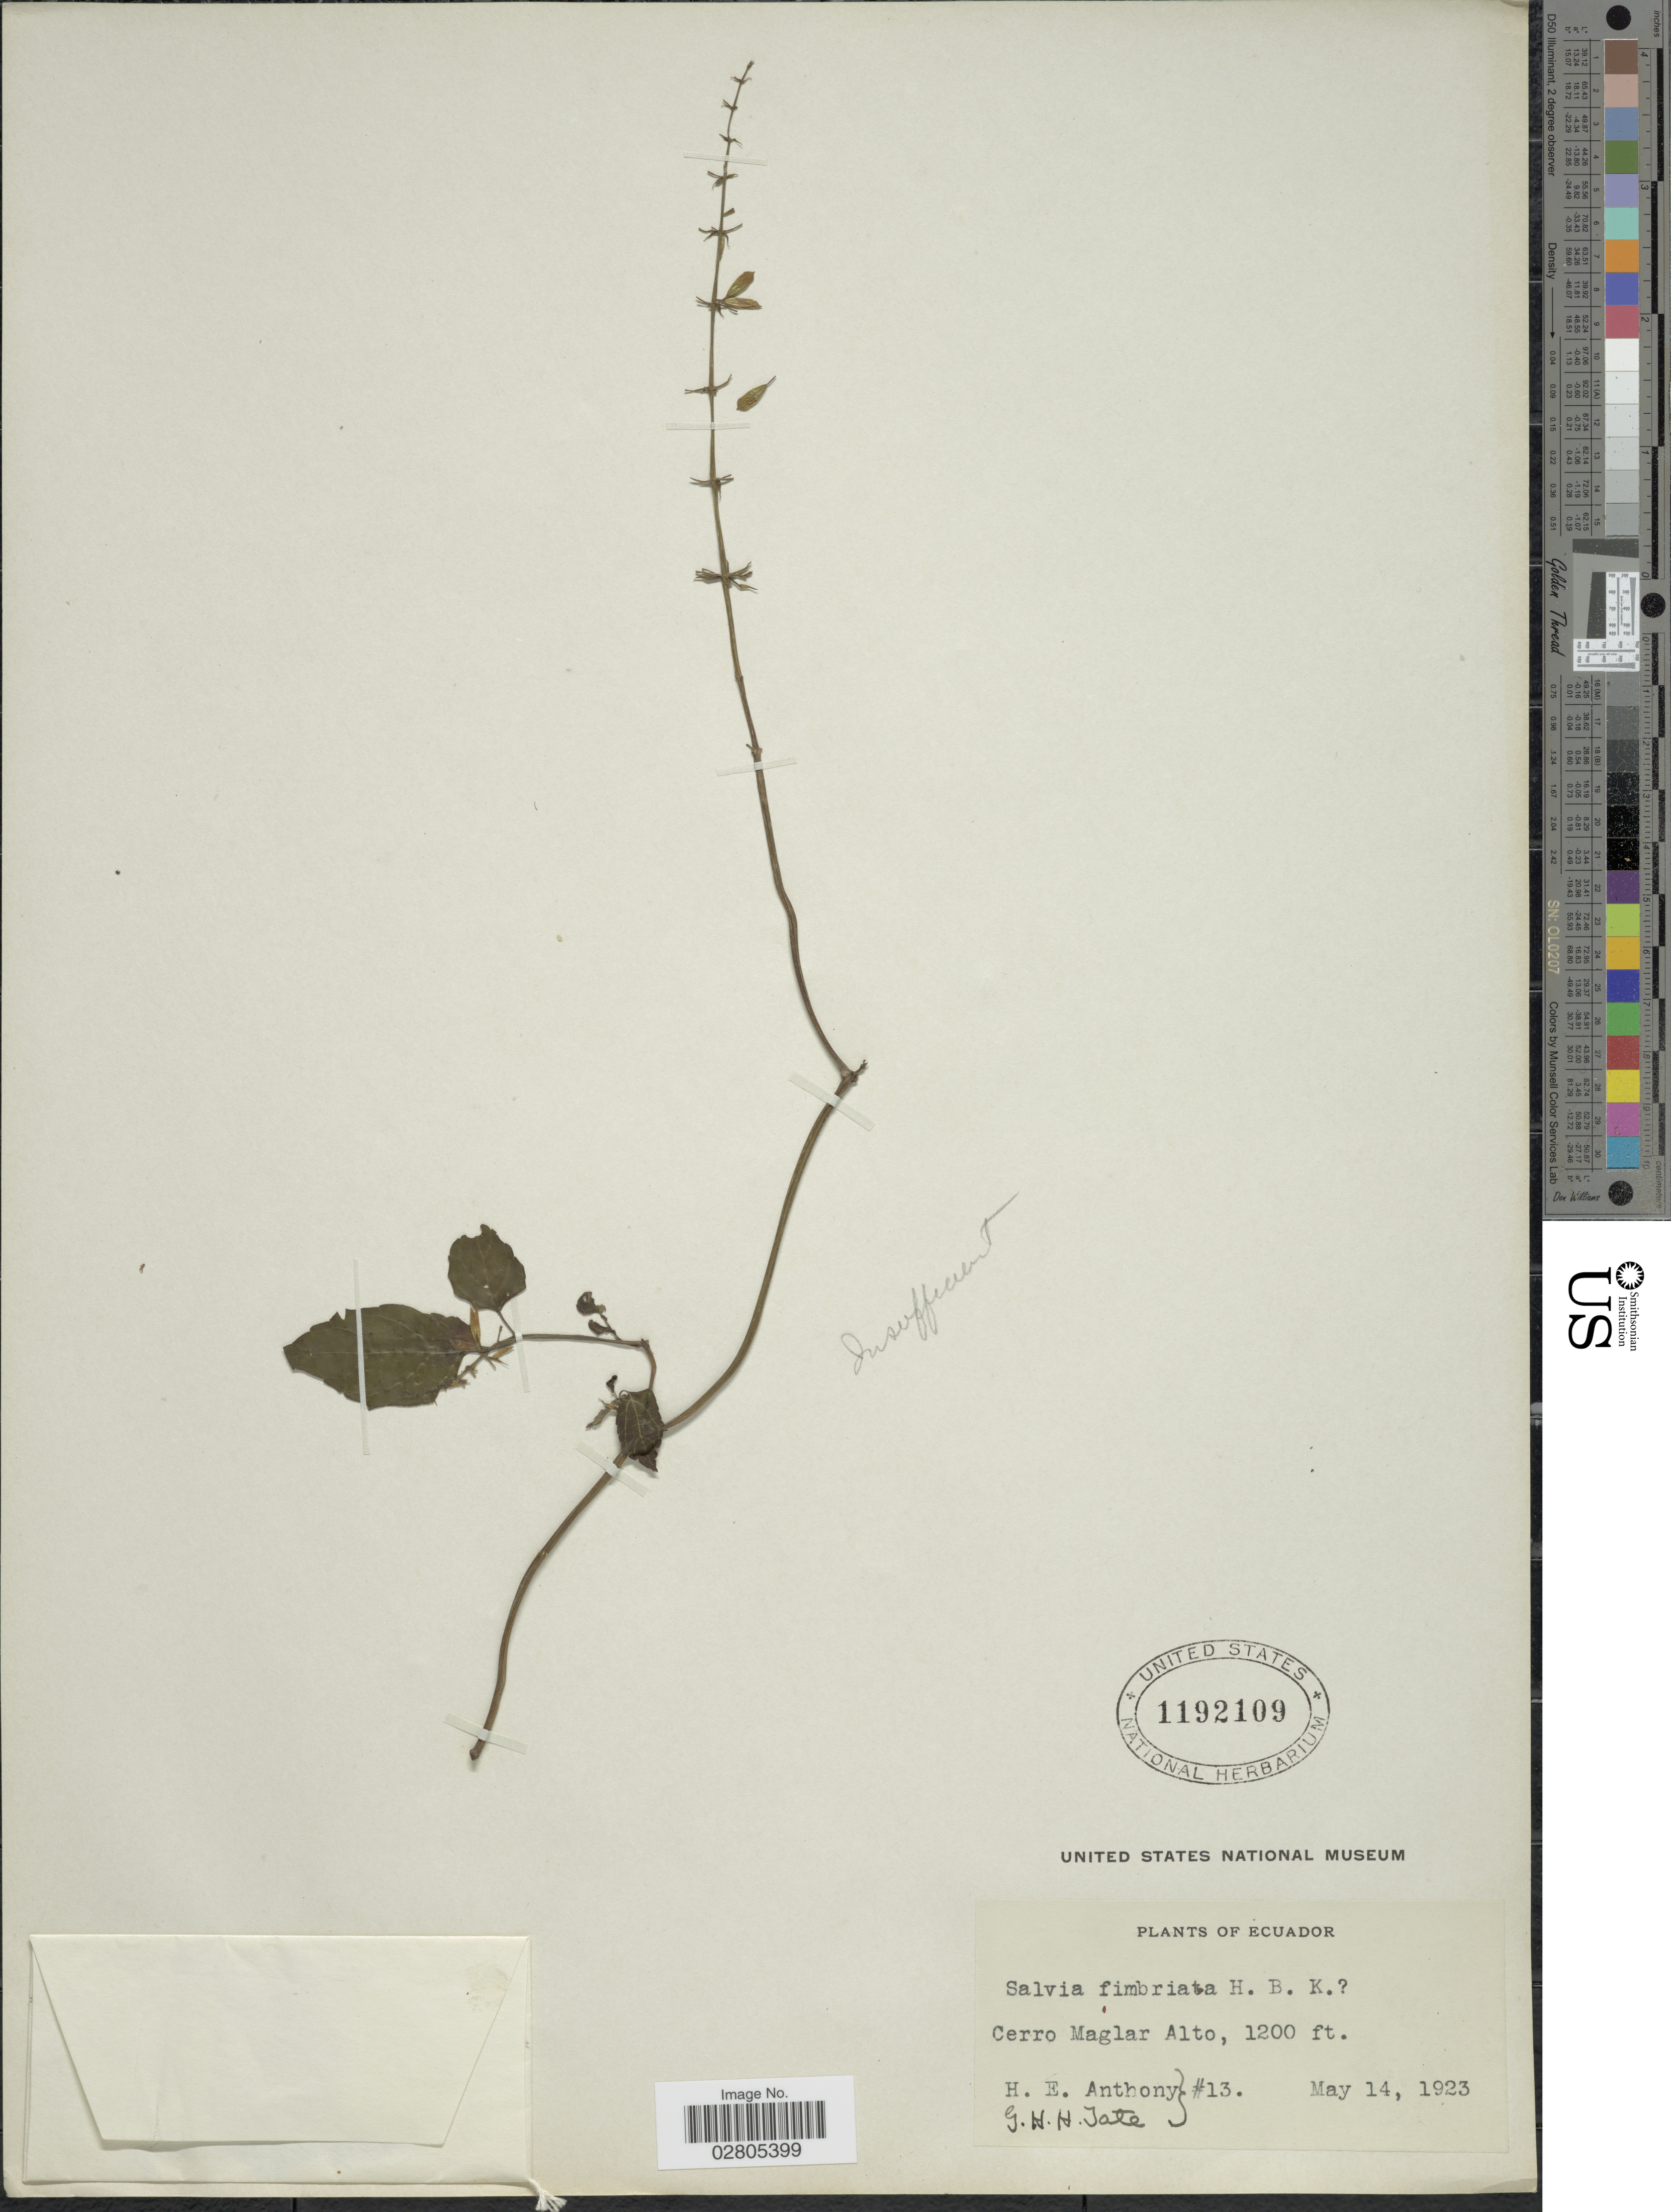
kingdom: Plantae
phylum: Tracheophyta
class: Magnoliopsida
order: Lamiales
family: Lamiaceae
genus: Salvia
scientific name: Salvia tiliifolia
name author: Vahl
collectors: H. E. Anthony & G. H. H.Tate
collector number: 13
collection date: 1923-05-14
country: Ecuador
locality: Cerro Maglar Alto.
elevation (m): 366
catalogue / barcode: US 1192109